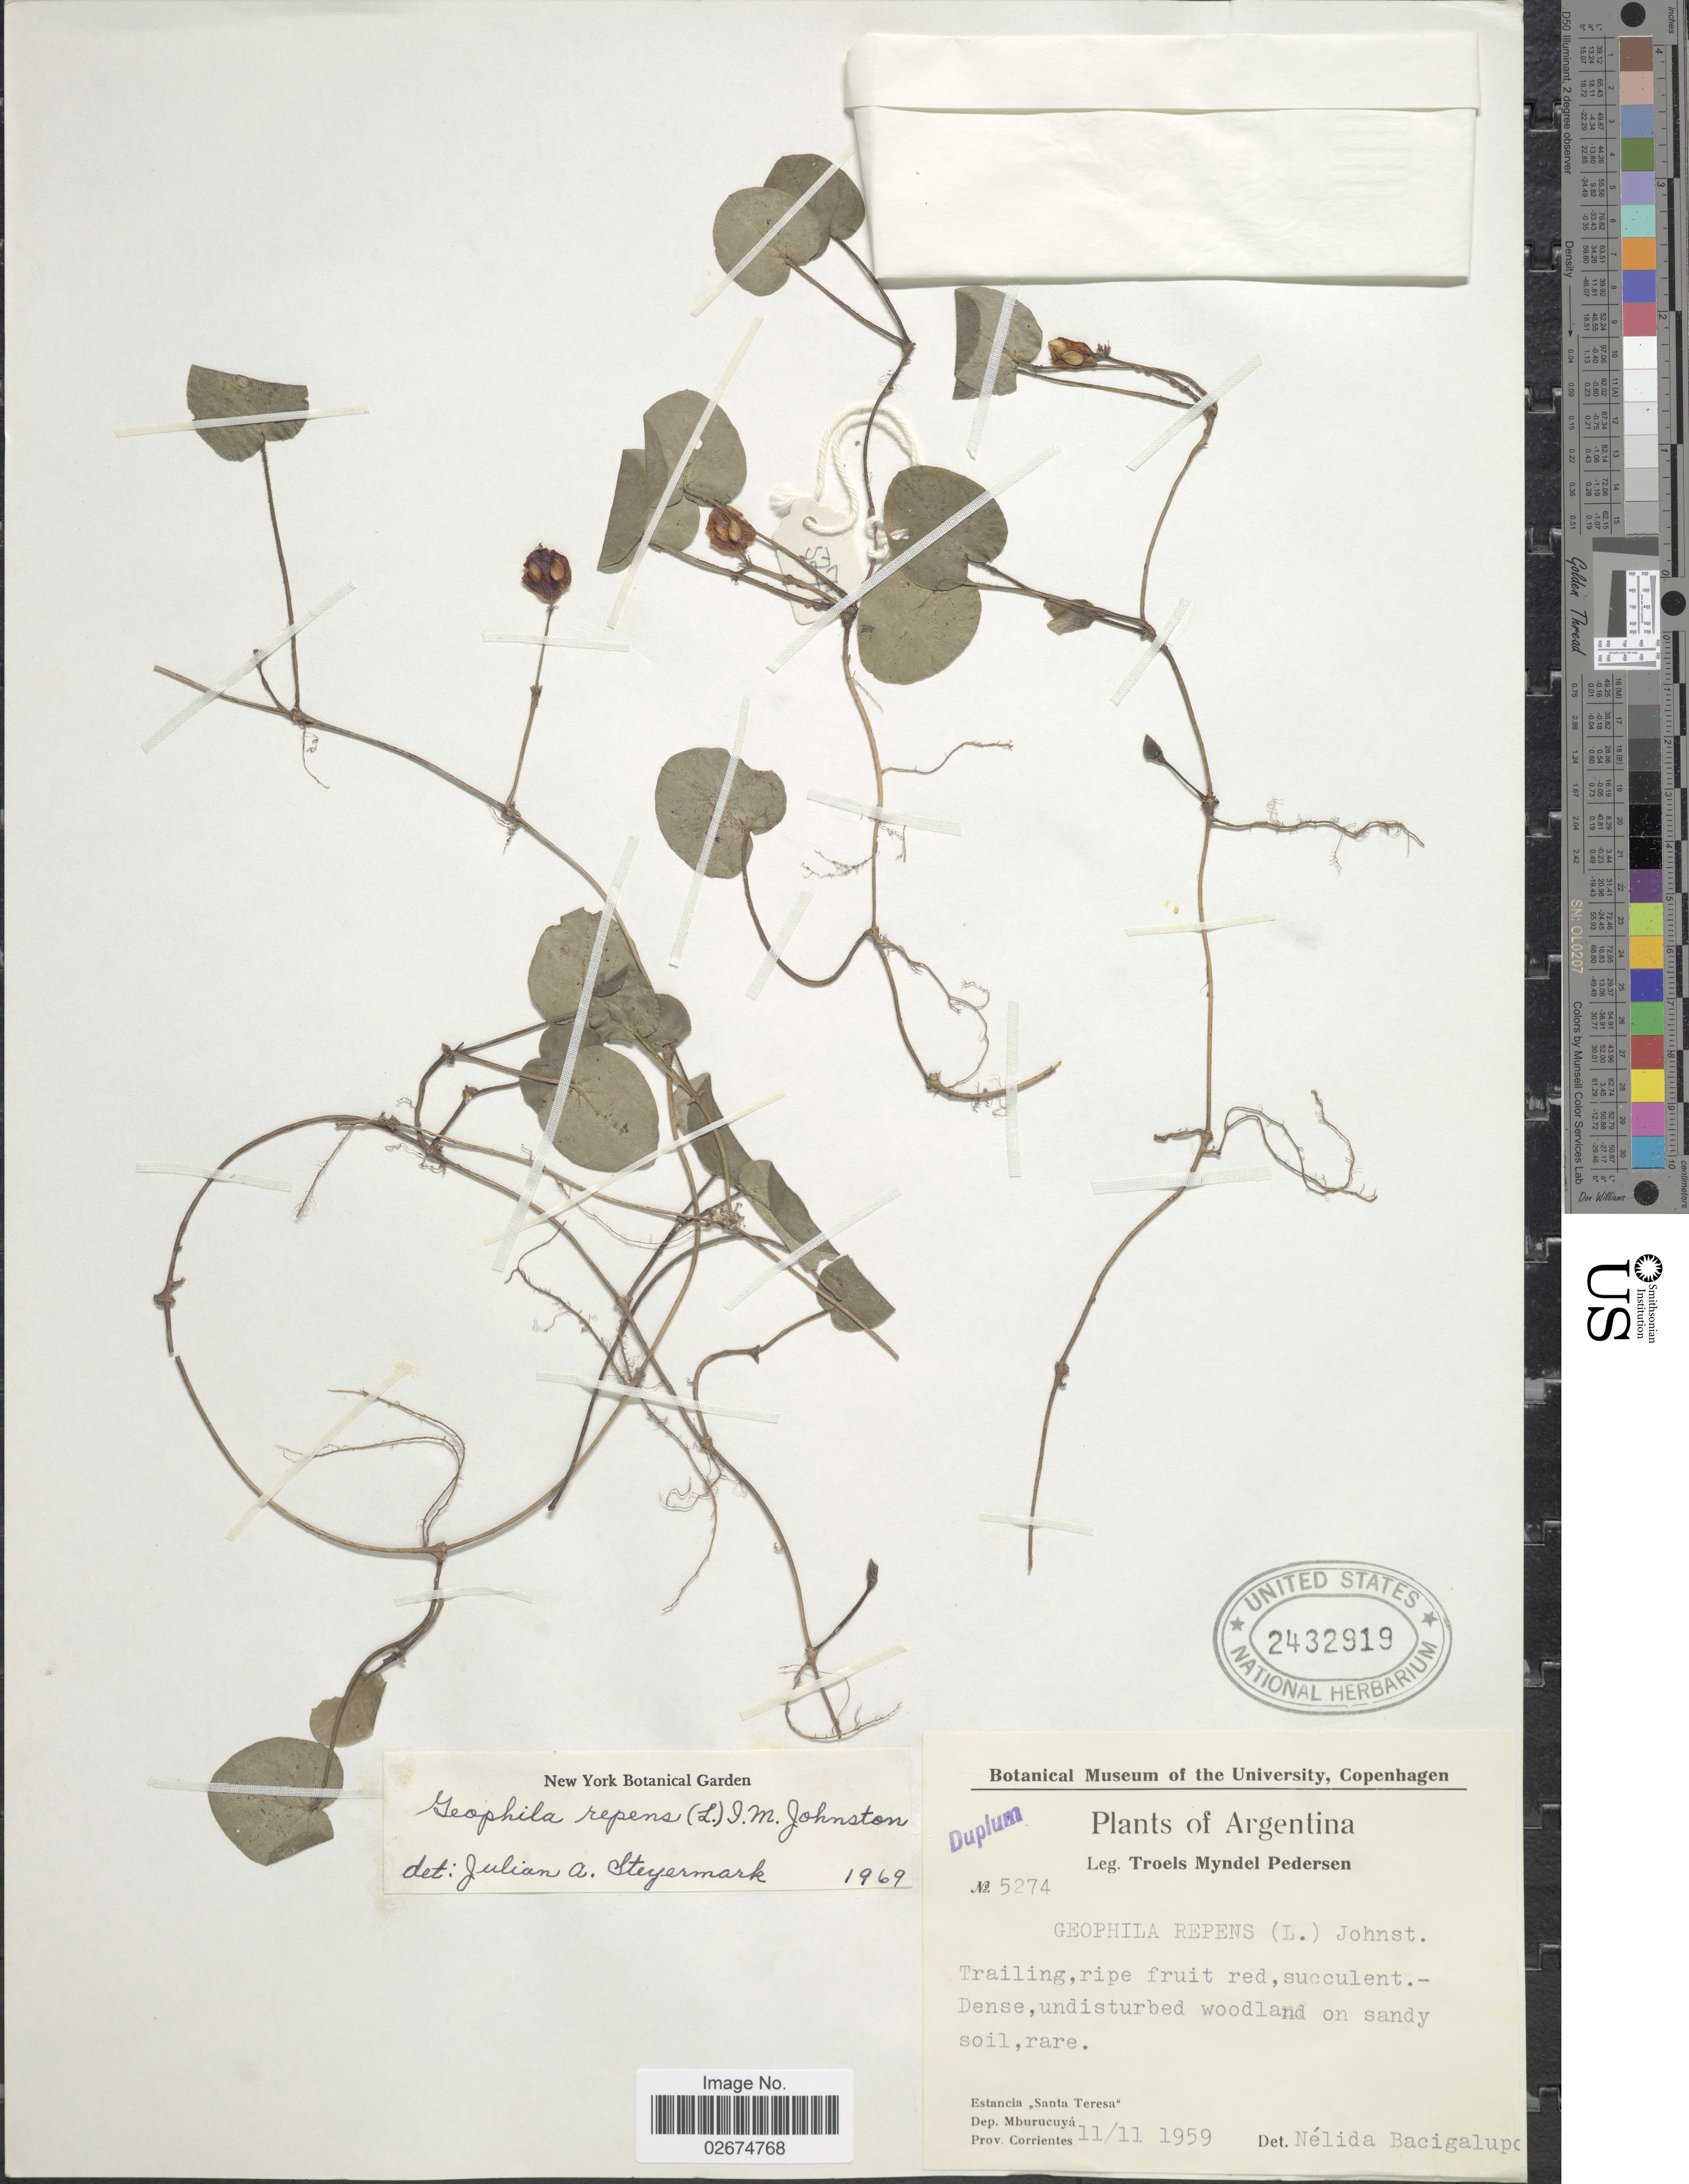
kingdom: Plantae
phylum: Tracheophyta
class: Magnoliopsida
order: Gentianales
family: Rubiaceae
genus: Carinta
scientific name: Carinta repens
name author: (L.) L.B. Sm. & Downs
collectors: N. M. Bacigalupo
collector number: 5274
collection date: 1959-11-11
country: Argentina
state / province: Corrientes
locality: Estancia "Santa Teresa" Dep. Mburucuya, Prov. Corrientes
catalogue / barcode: US 2432919